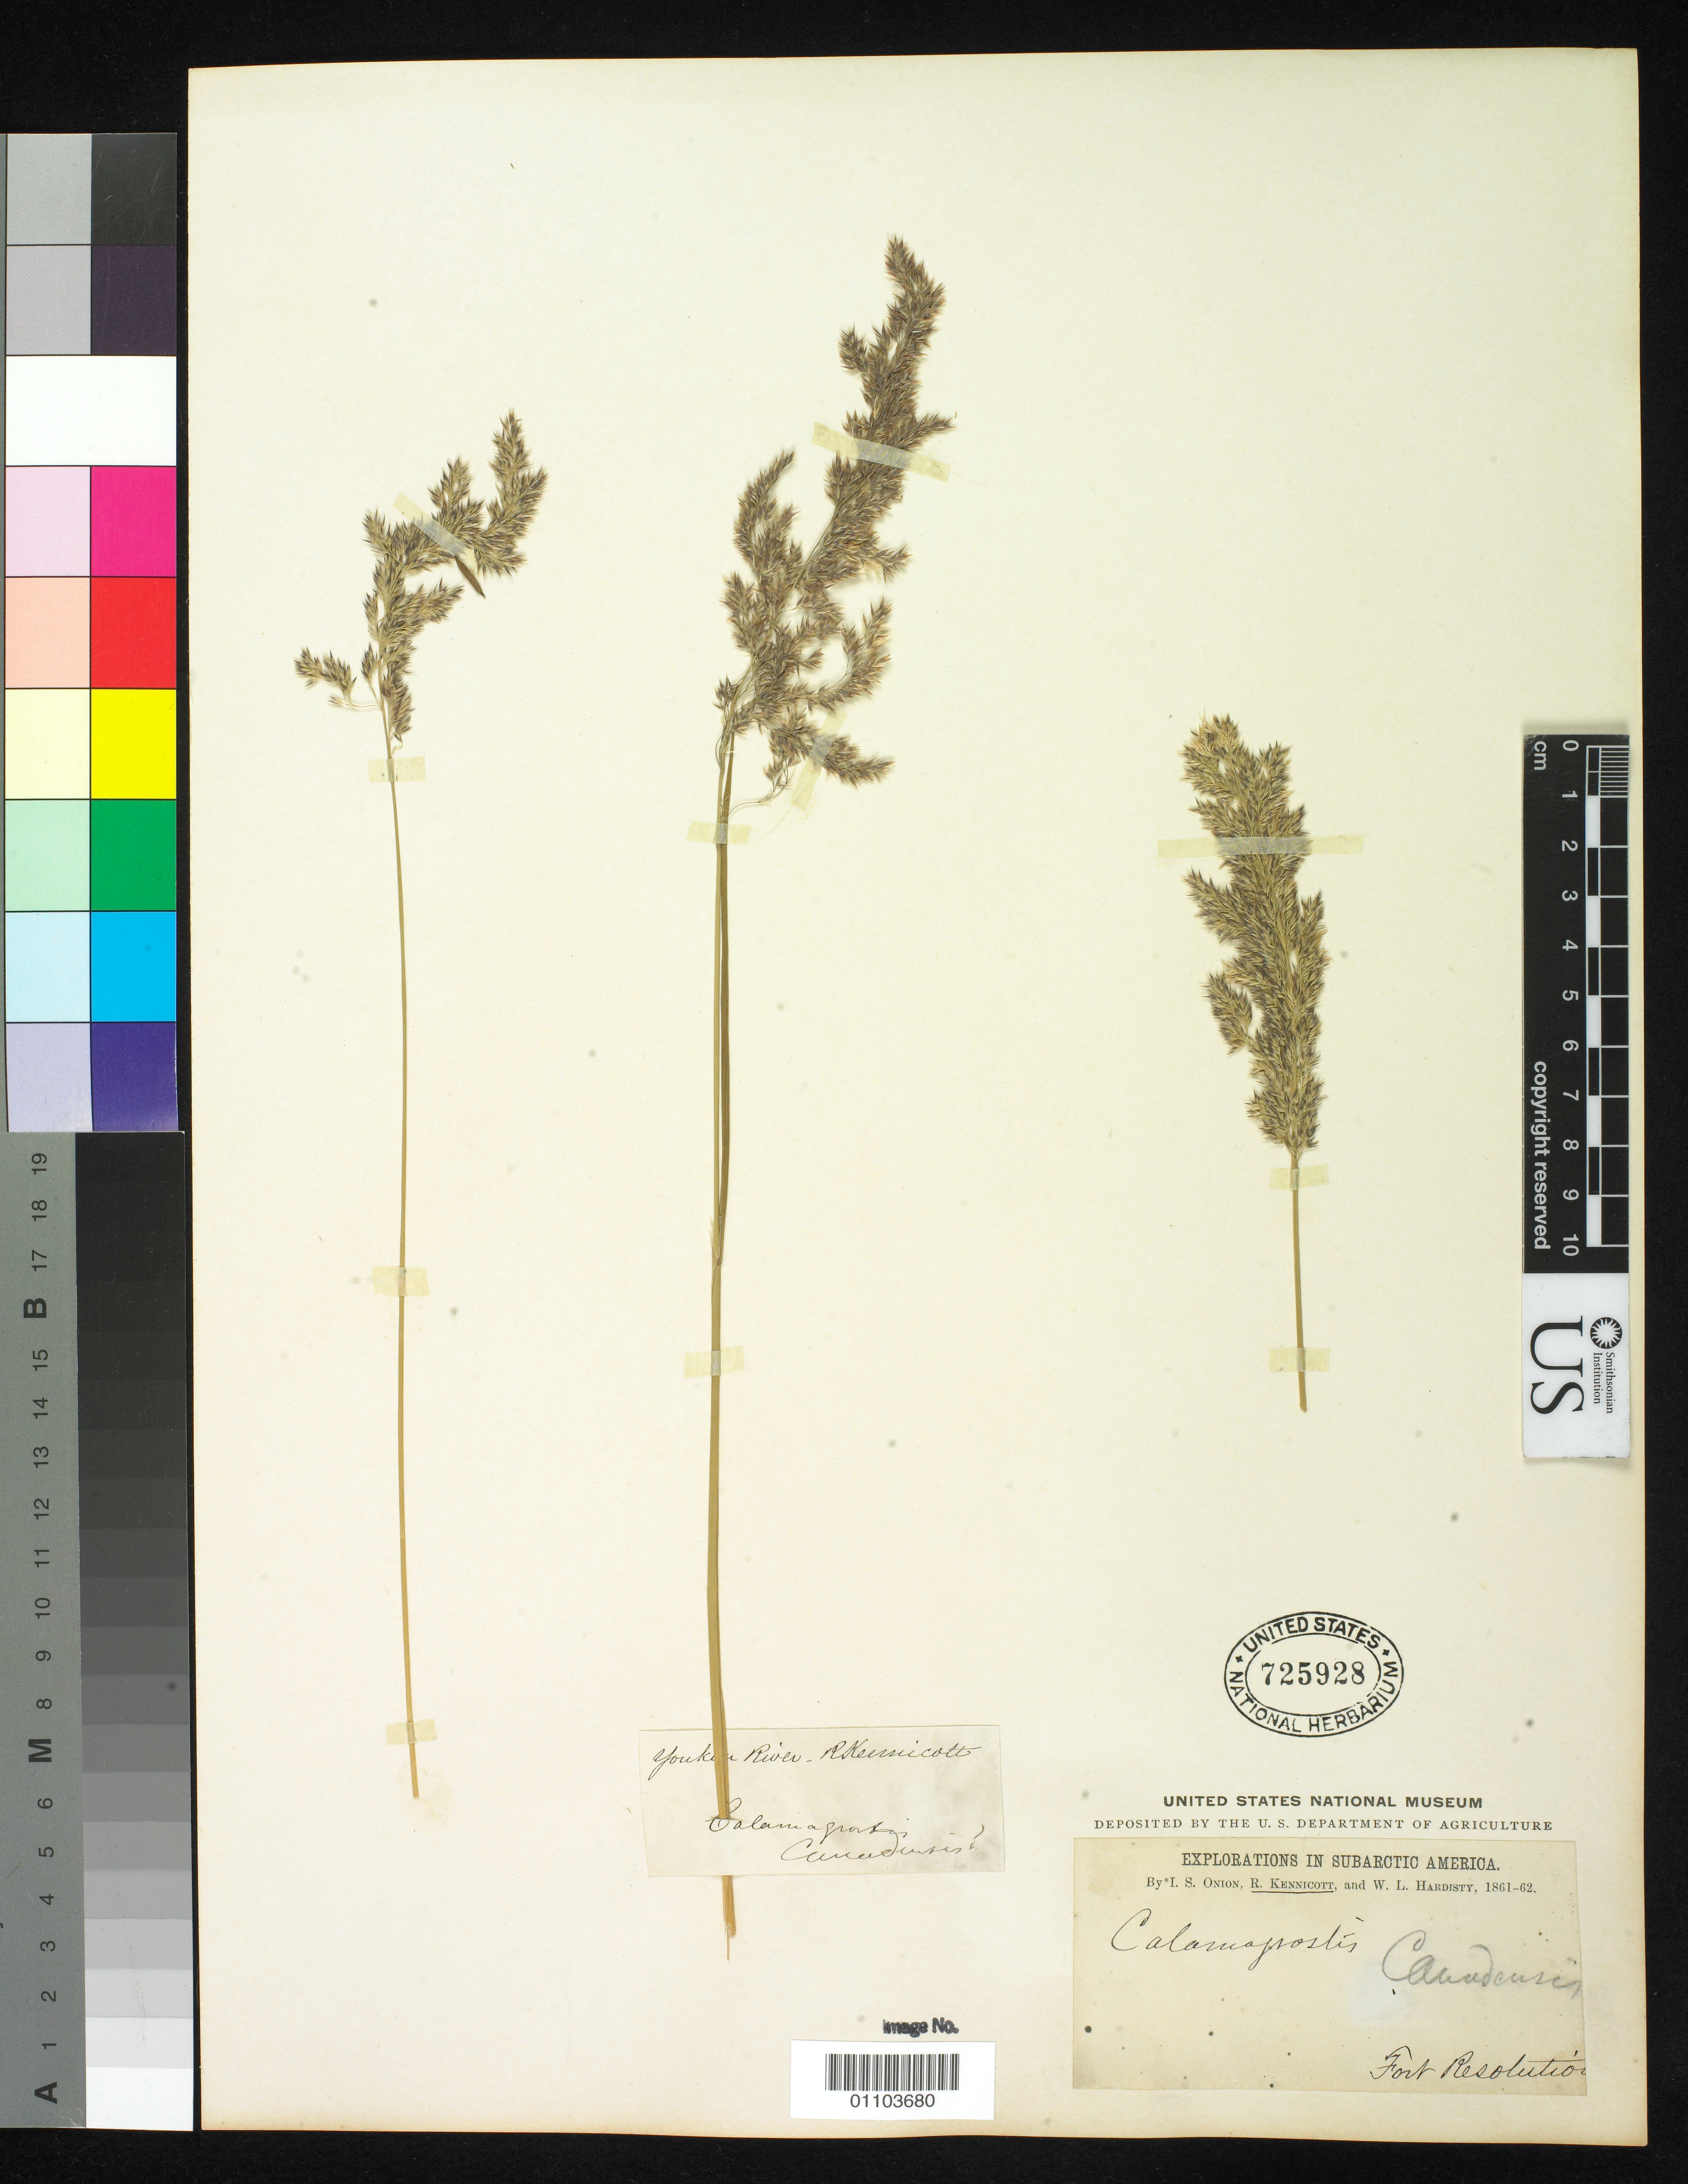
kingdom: Plantae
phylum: Tracheophyta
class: Liliopsida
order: Poales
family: Poaceae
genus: Calamagrostis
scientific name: Calamagrostis canadensis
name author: (Michx.) P. Beauv.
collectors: R. Kennicott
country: United States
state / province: Alaska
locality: Fort Resolution, Youkon River.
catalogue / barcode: US 725928